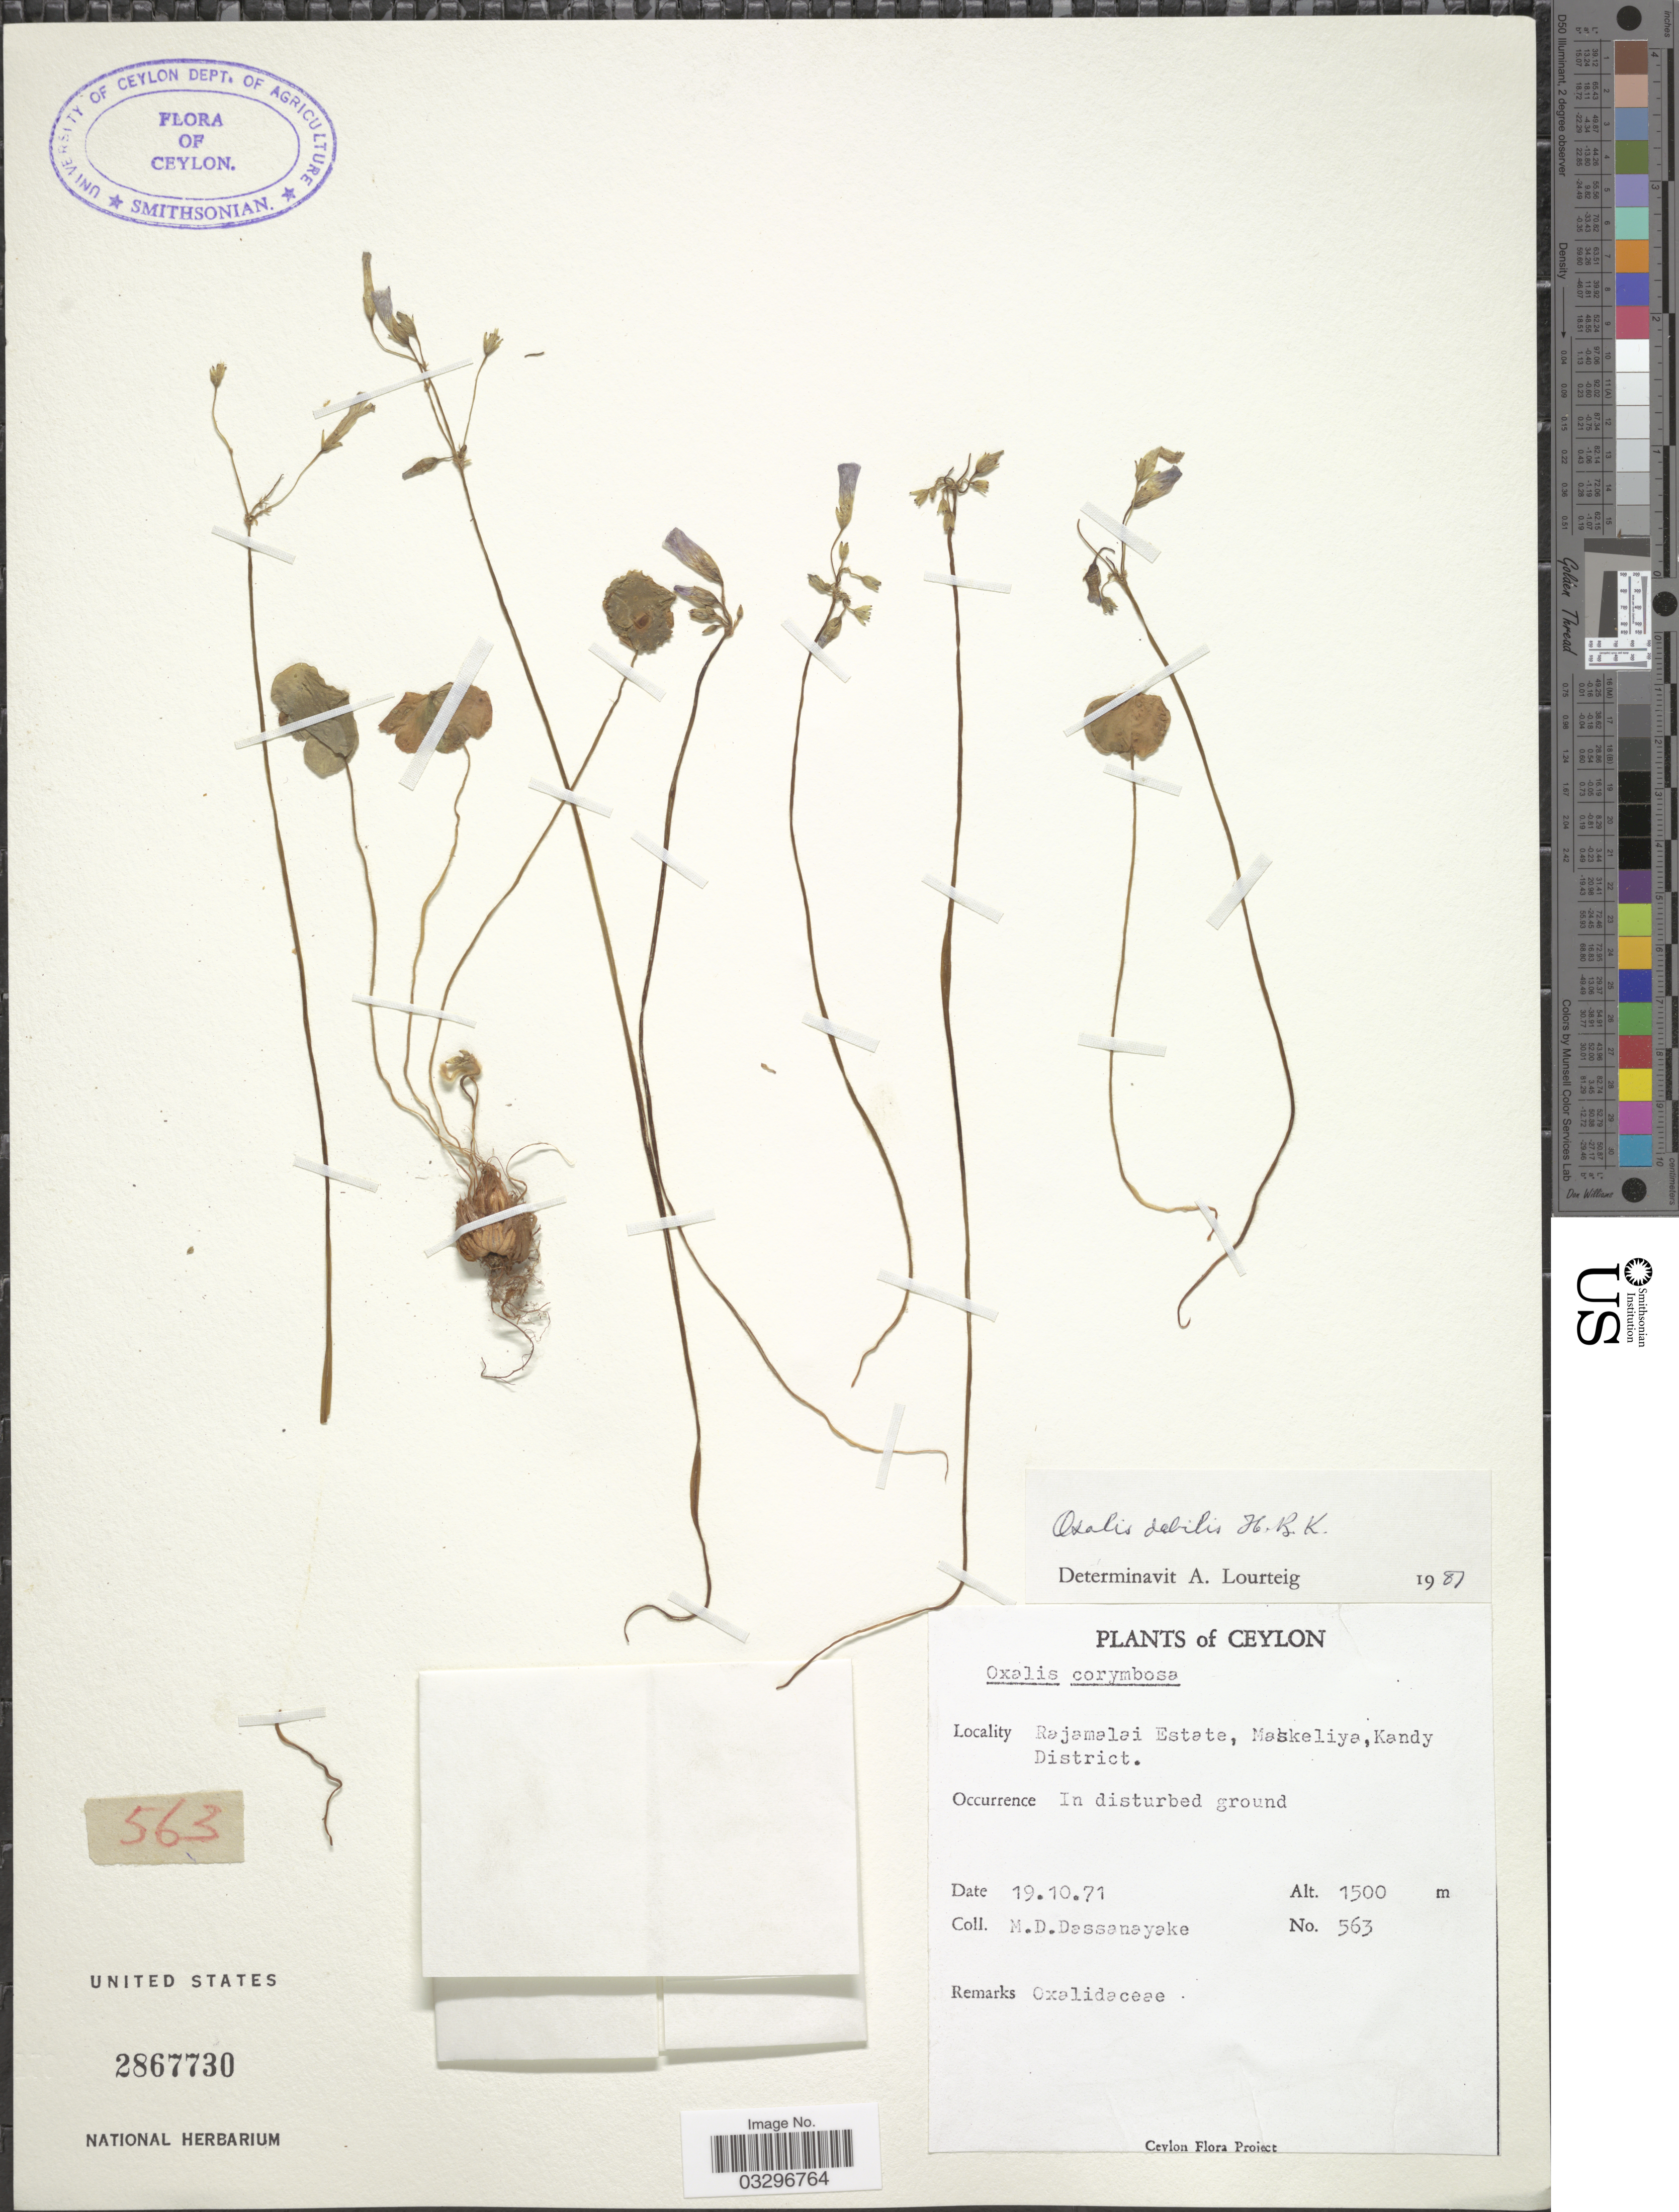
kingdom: Plantae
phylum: Tracheophyta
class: Magnoliopsida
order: Oxalidales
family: Oxalidaceae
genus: Oxalis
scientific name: Oxalis debilis var. corymbosa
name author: (DC.) Lourteig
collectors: M. D. Dassanayake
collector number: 563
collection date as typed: Transcribed d/m/y: 19/10/71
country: Sri Lanka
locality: Ceylon, Rajamalai Estate, Maskeliya, Kandy District.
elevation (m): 1500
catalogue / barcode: US 2867730